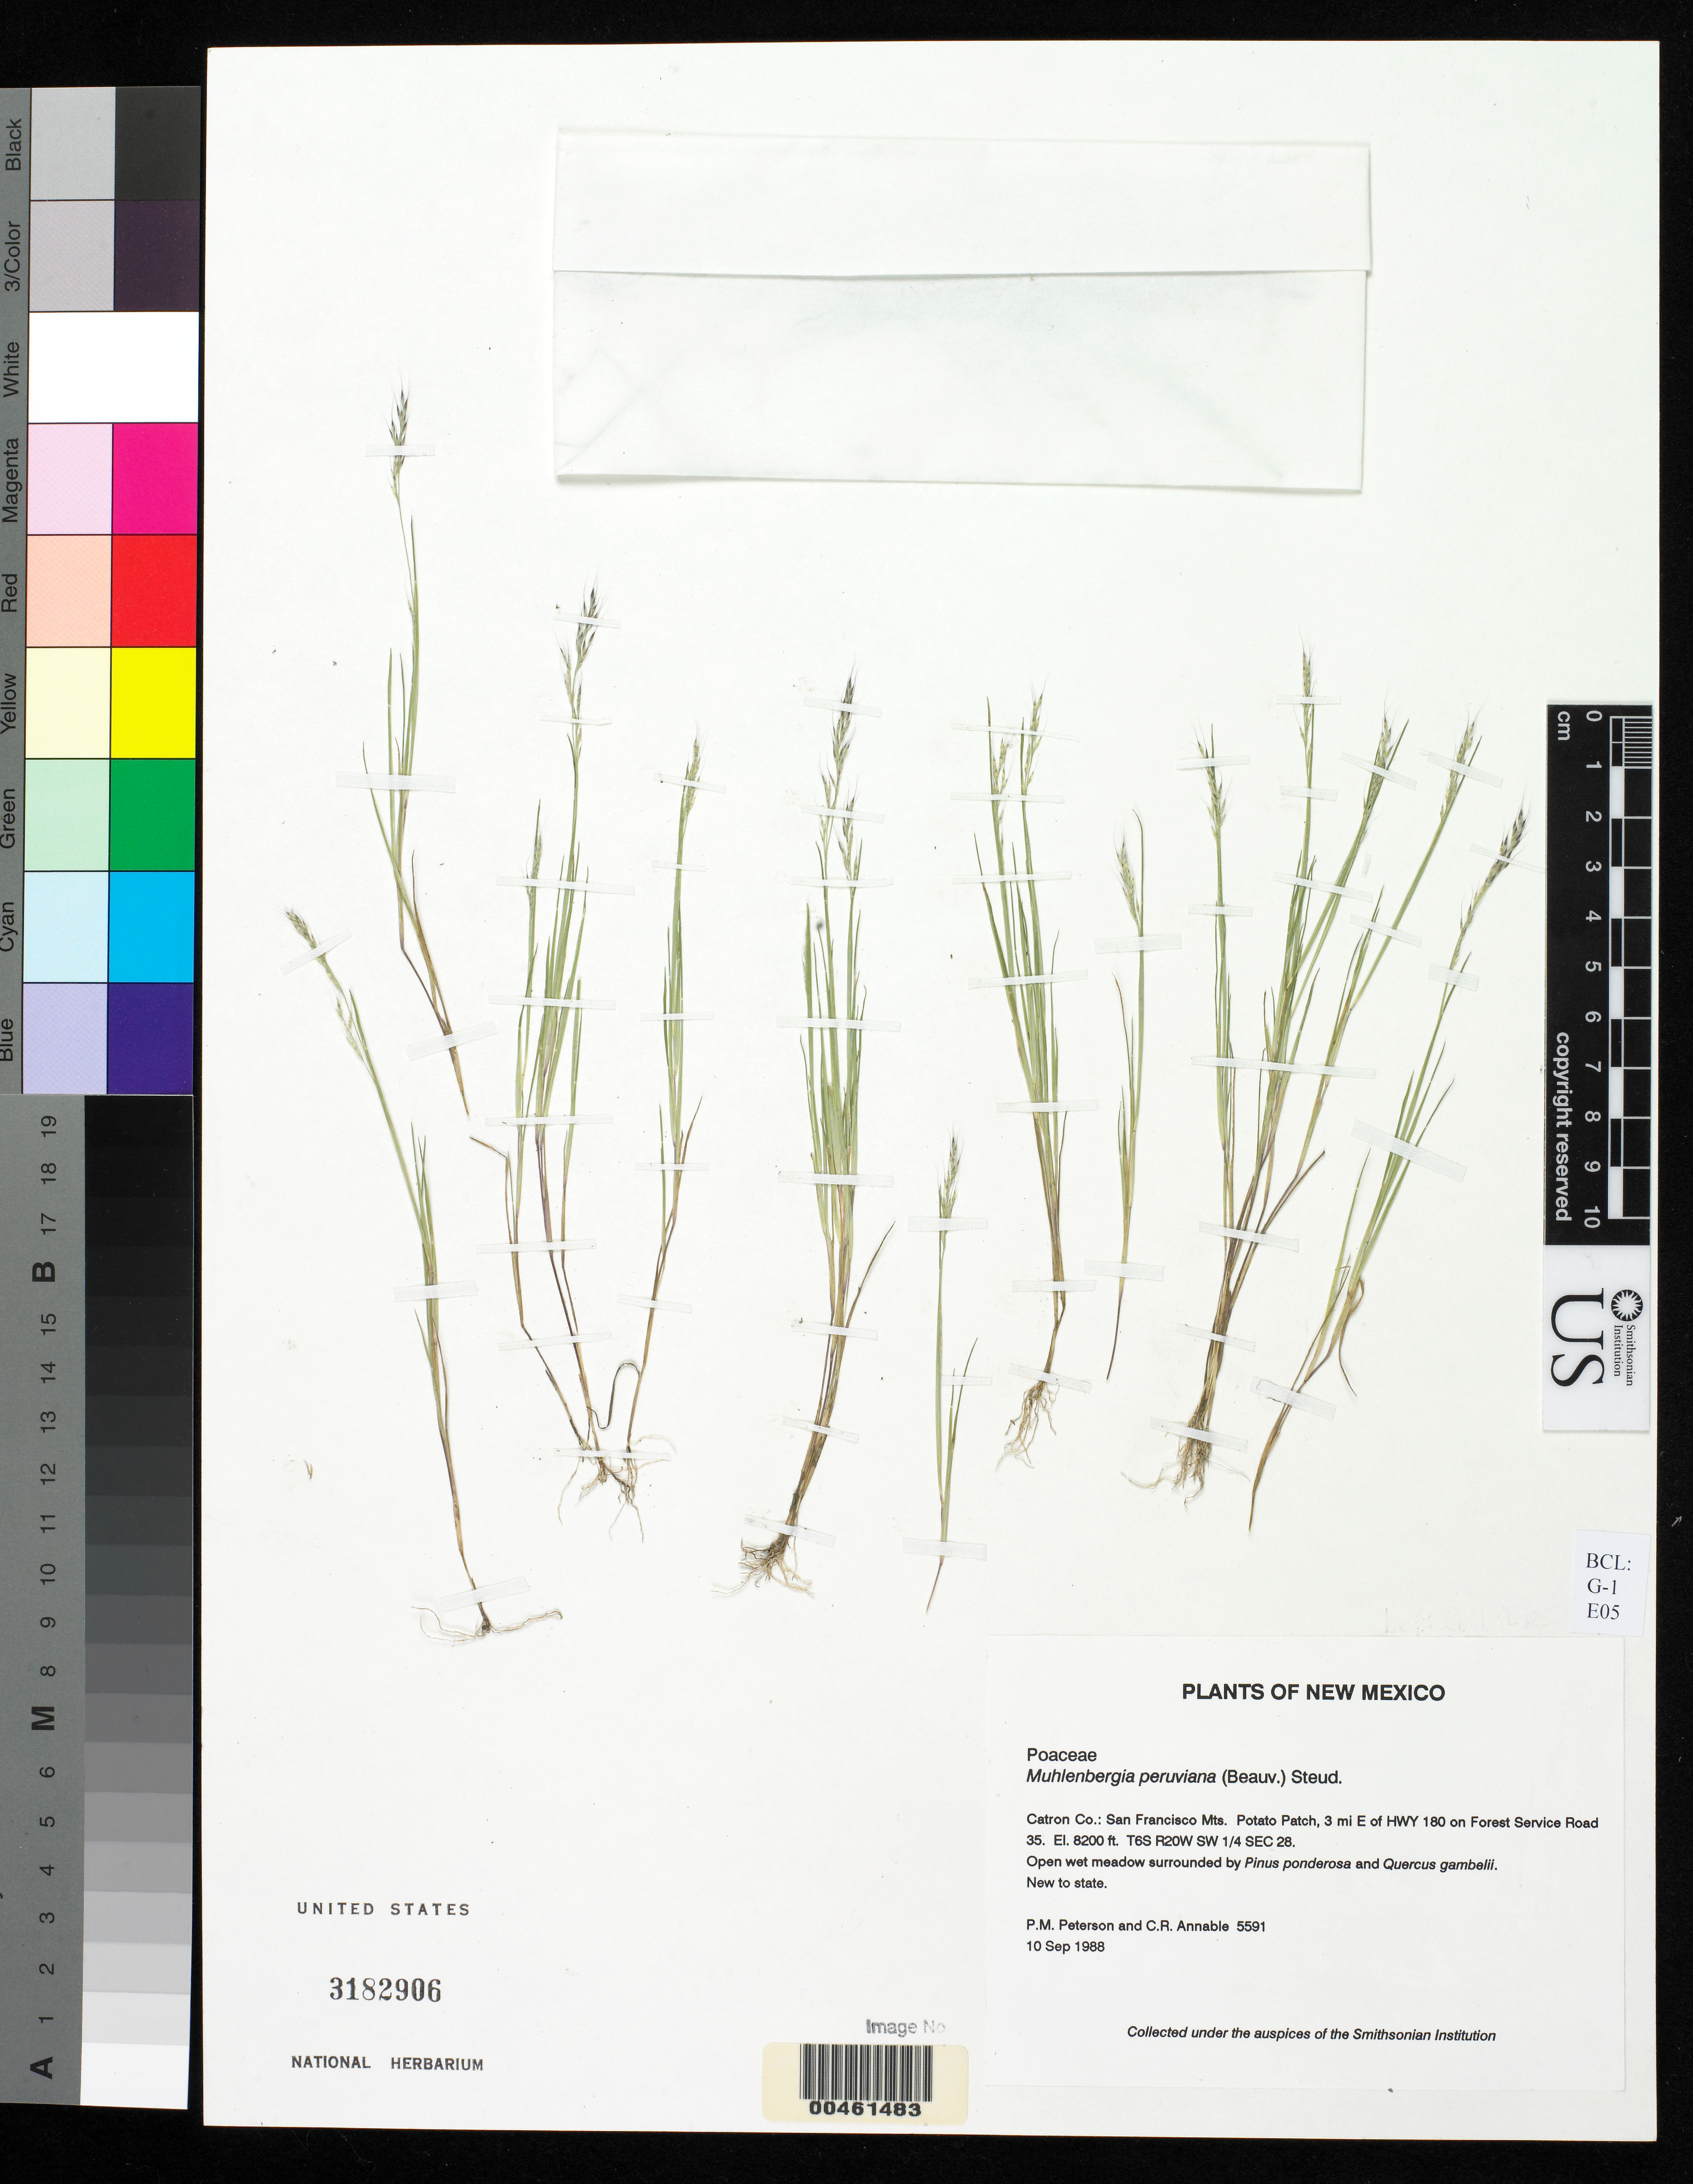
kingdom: Plantae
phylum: Tracheophyta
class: Liliopsida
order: Poales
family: Poaceae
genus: Muhlenbergia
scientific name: Muhlenbergia peruviana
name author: (P. Beauv.) Steud.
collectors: P. M. Peterson & C. R. Annable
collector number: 05591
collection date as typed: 10 Sep 1988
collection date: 1988-09-10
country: United States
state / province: New Mexico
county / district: Catron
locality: San Francisco Mts. Potato Patch, 3 mi E of HWY 180 on Forest Service Road 35.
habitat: Open wet meadow surrounded by Pinus ponderosa and Quercus gambelii.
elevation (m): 2499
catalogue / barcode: US 3182906